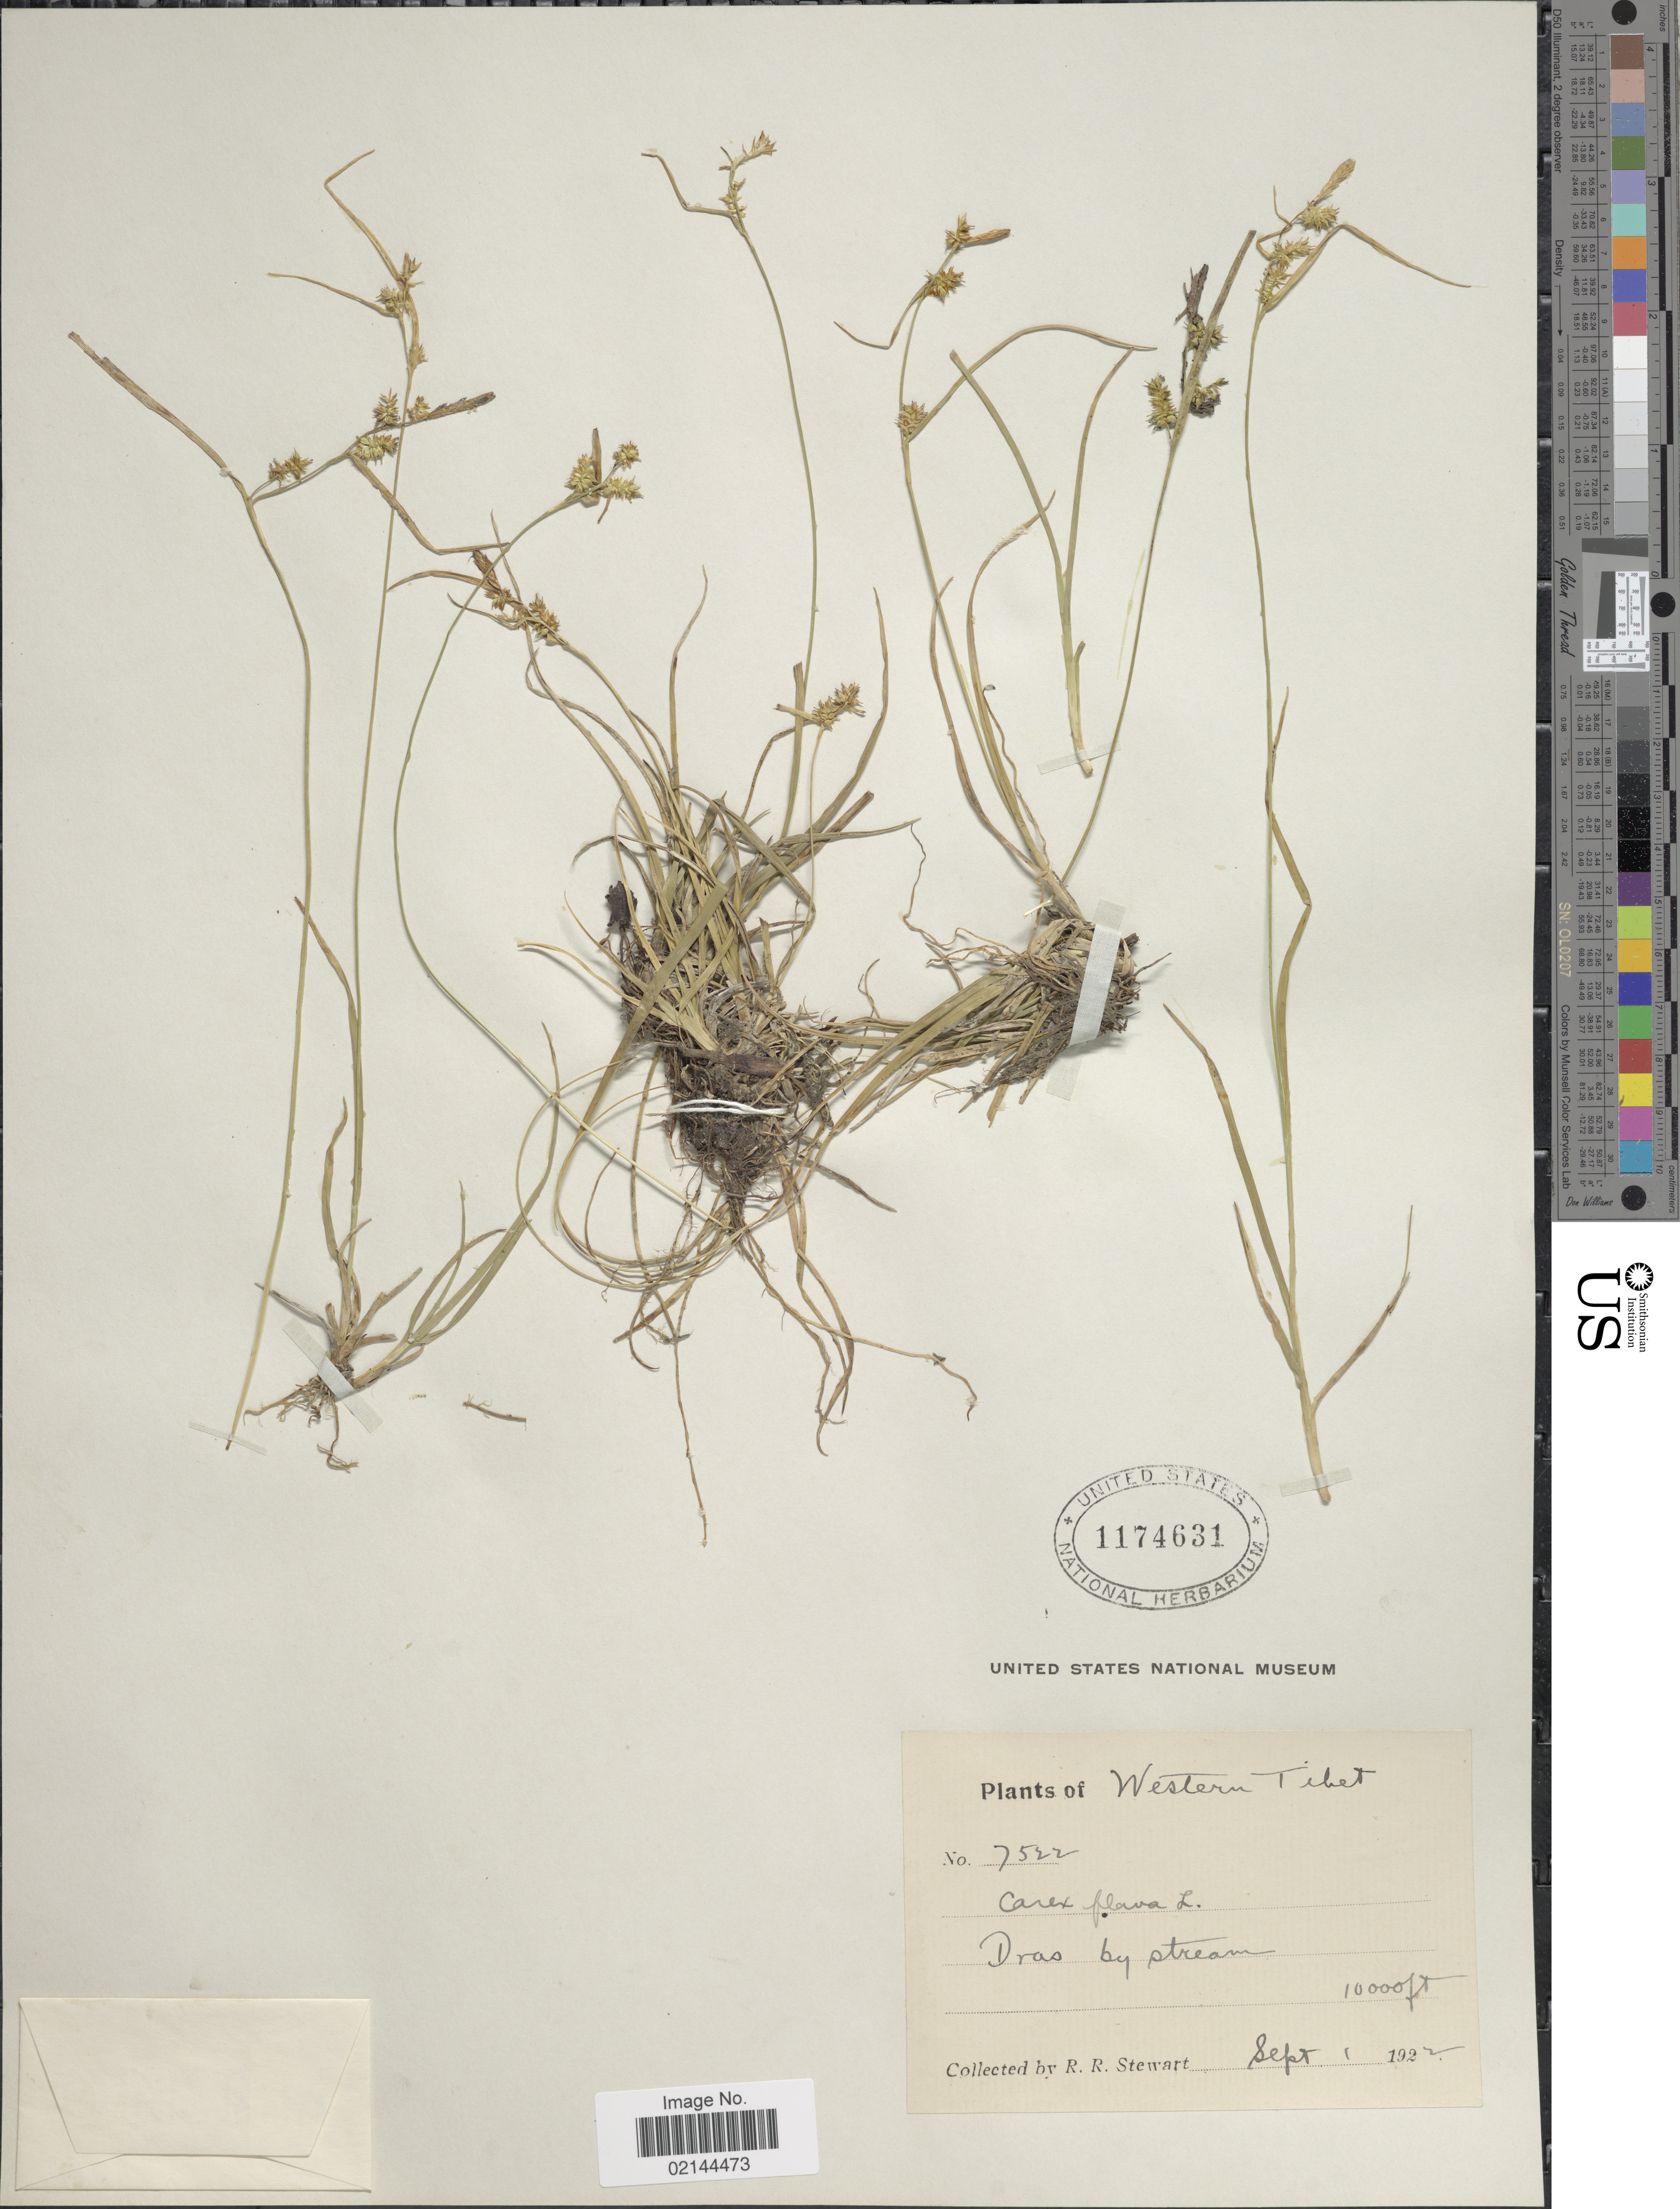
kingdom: Plantae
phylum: Tracheophyta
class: Liliopsida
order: Poales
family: Cyperaceae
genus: Carex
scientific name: Carex flava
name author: L.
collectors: R. R. Stewart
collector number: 7522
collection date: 1922-09-01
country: China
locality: Western Tibet. Dras by stream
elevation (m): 3048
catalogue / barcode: US 1174631